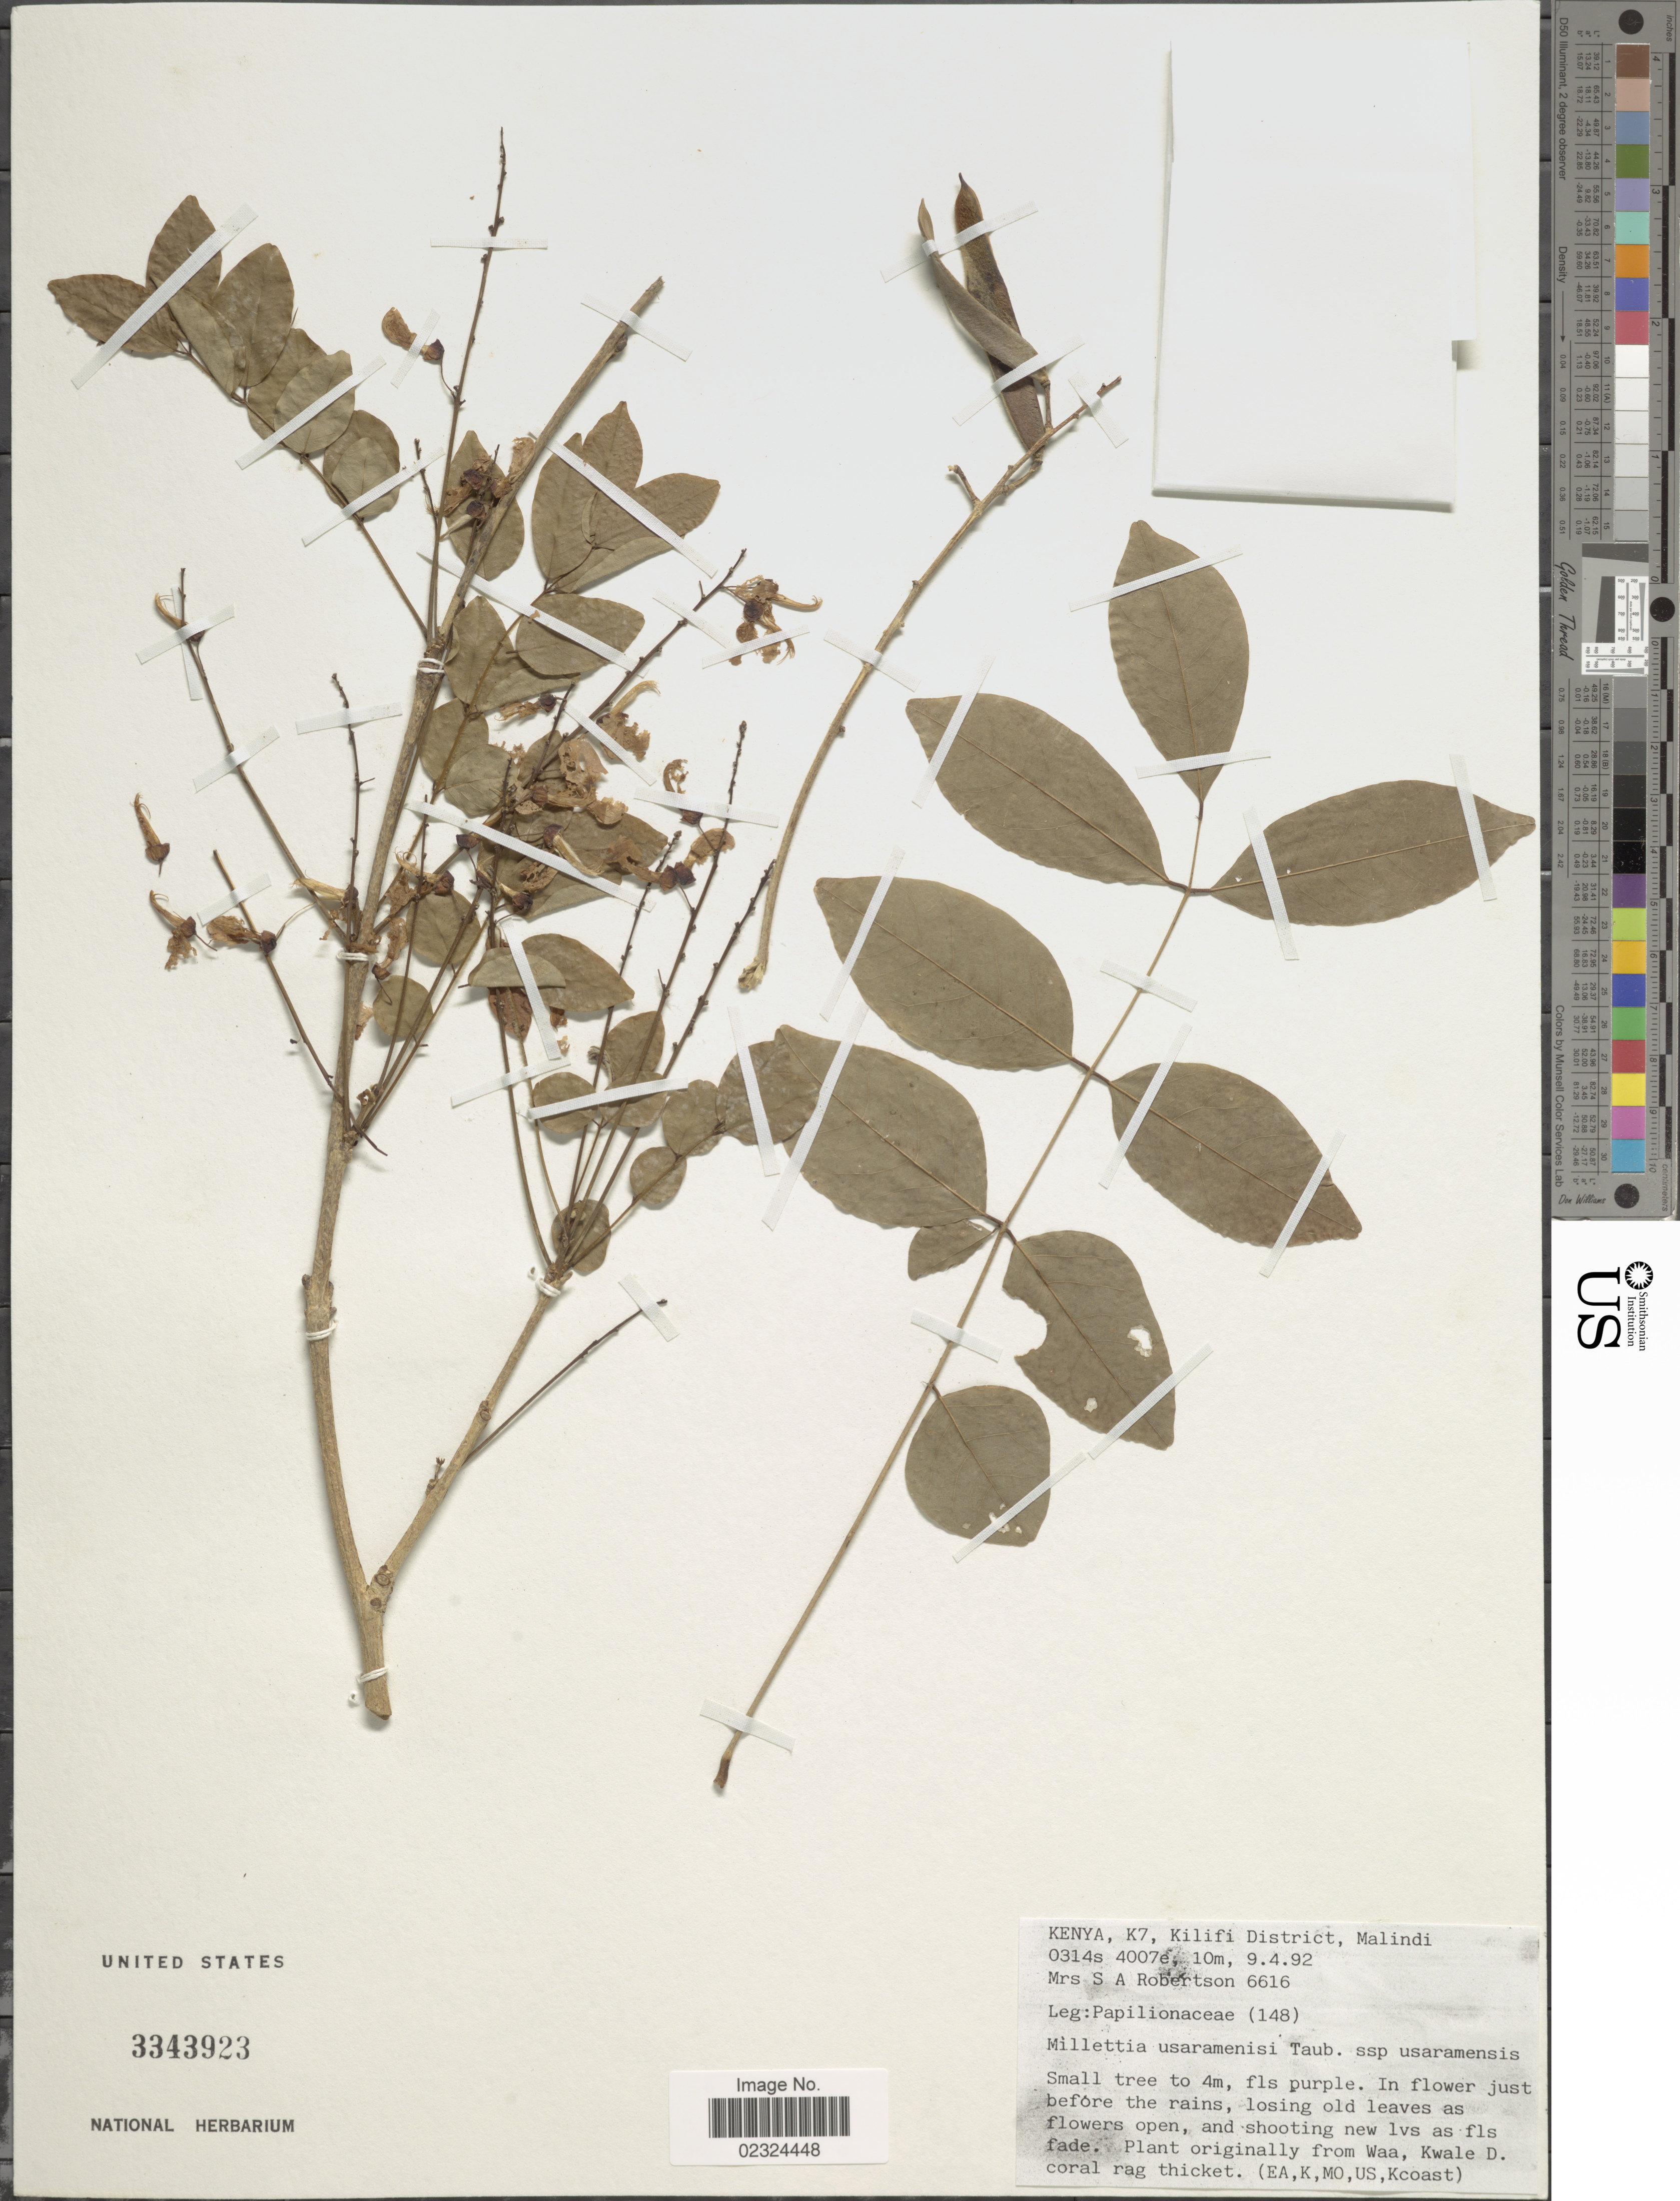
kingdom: Plantae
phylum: Tracheophyta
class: Magnoliopsida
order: Fabales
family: Fabaceae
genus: Millettia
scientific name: Millettia usaramensis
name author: Taub.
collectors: S. Robertson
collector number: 6616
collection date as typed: Transcribed d/m/y: 9/4/92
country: Kenya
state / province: Kilifi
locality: Kenya, K7, Malindi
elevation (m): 10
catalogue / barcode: US 3343923